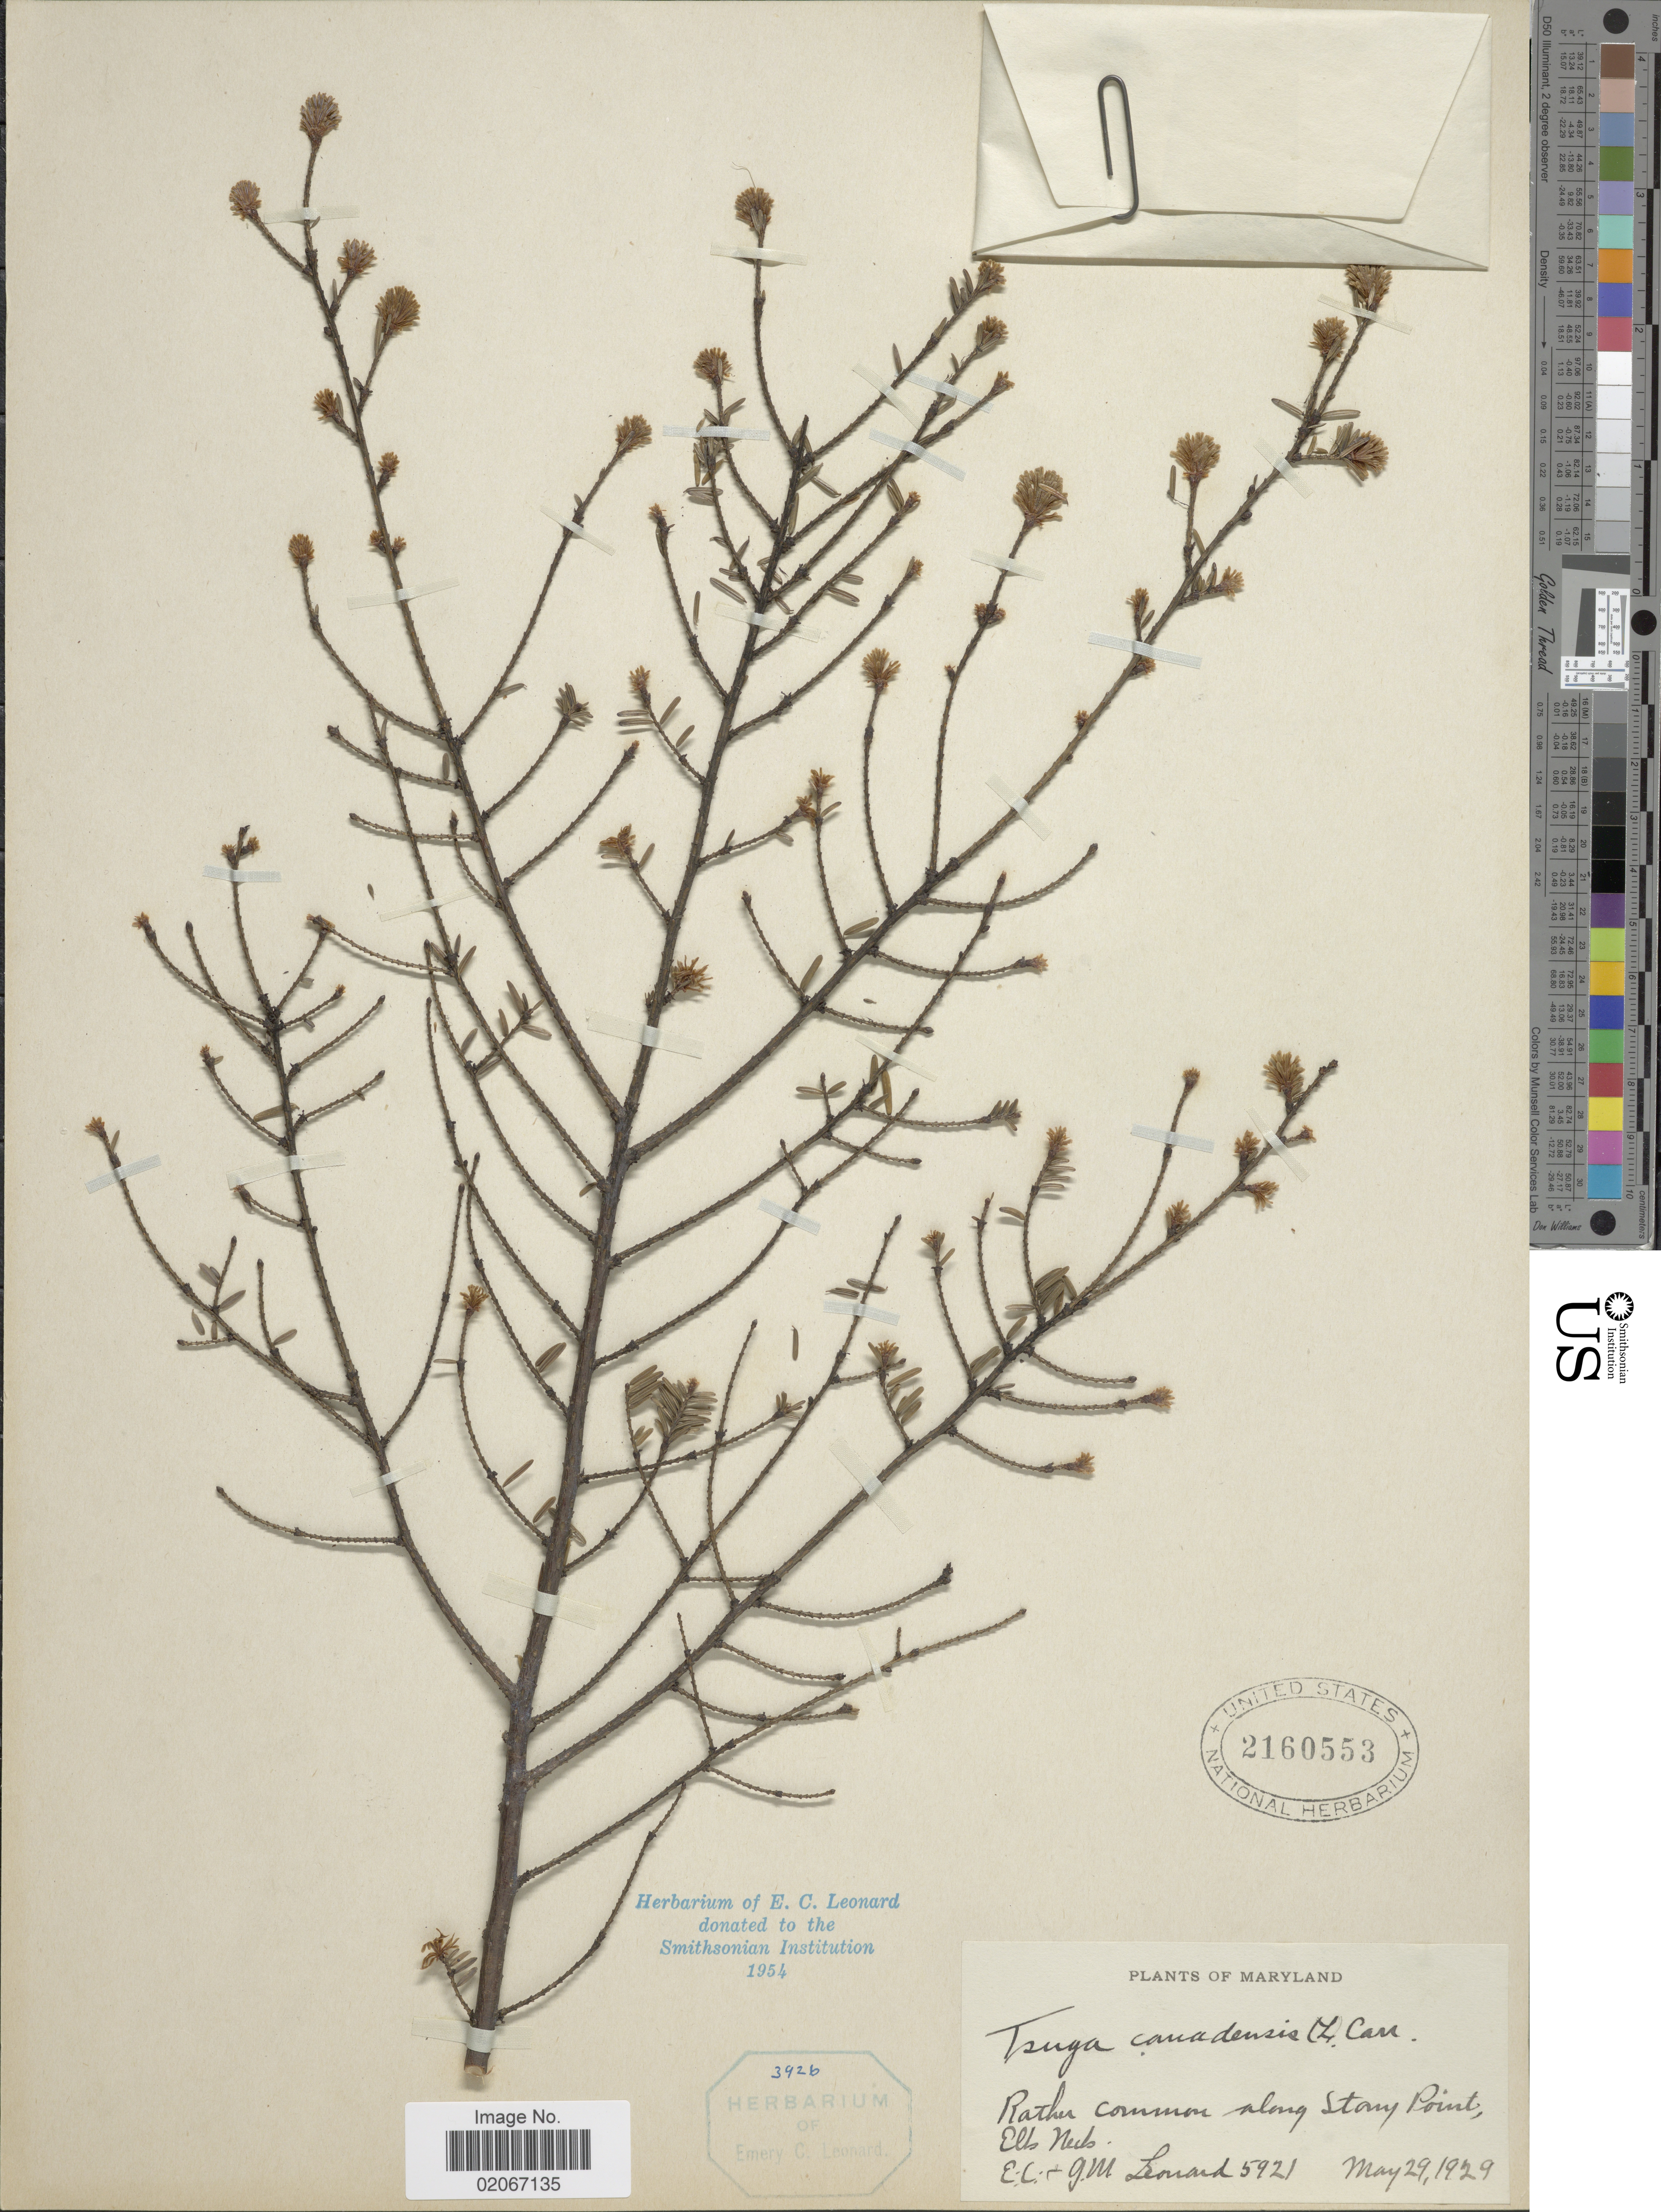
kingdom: Plantae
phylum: Tracheophyta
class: Pinopsida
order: Pinales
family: Pinaceae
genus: Tsuga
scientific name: Tsuga canadensis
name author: (L.) Carrière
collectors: E. C. Leonard & G. M. Leonard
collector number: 5921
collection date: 1929-05-29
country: United States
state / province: Maryland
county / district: Cecil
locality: Common along Stony Point, Elk Neck.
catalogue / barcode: US 2160553